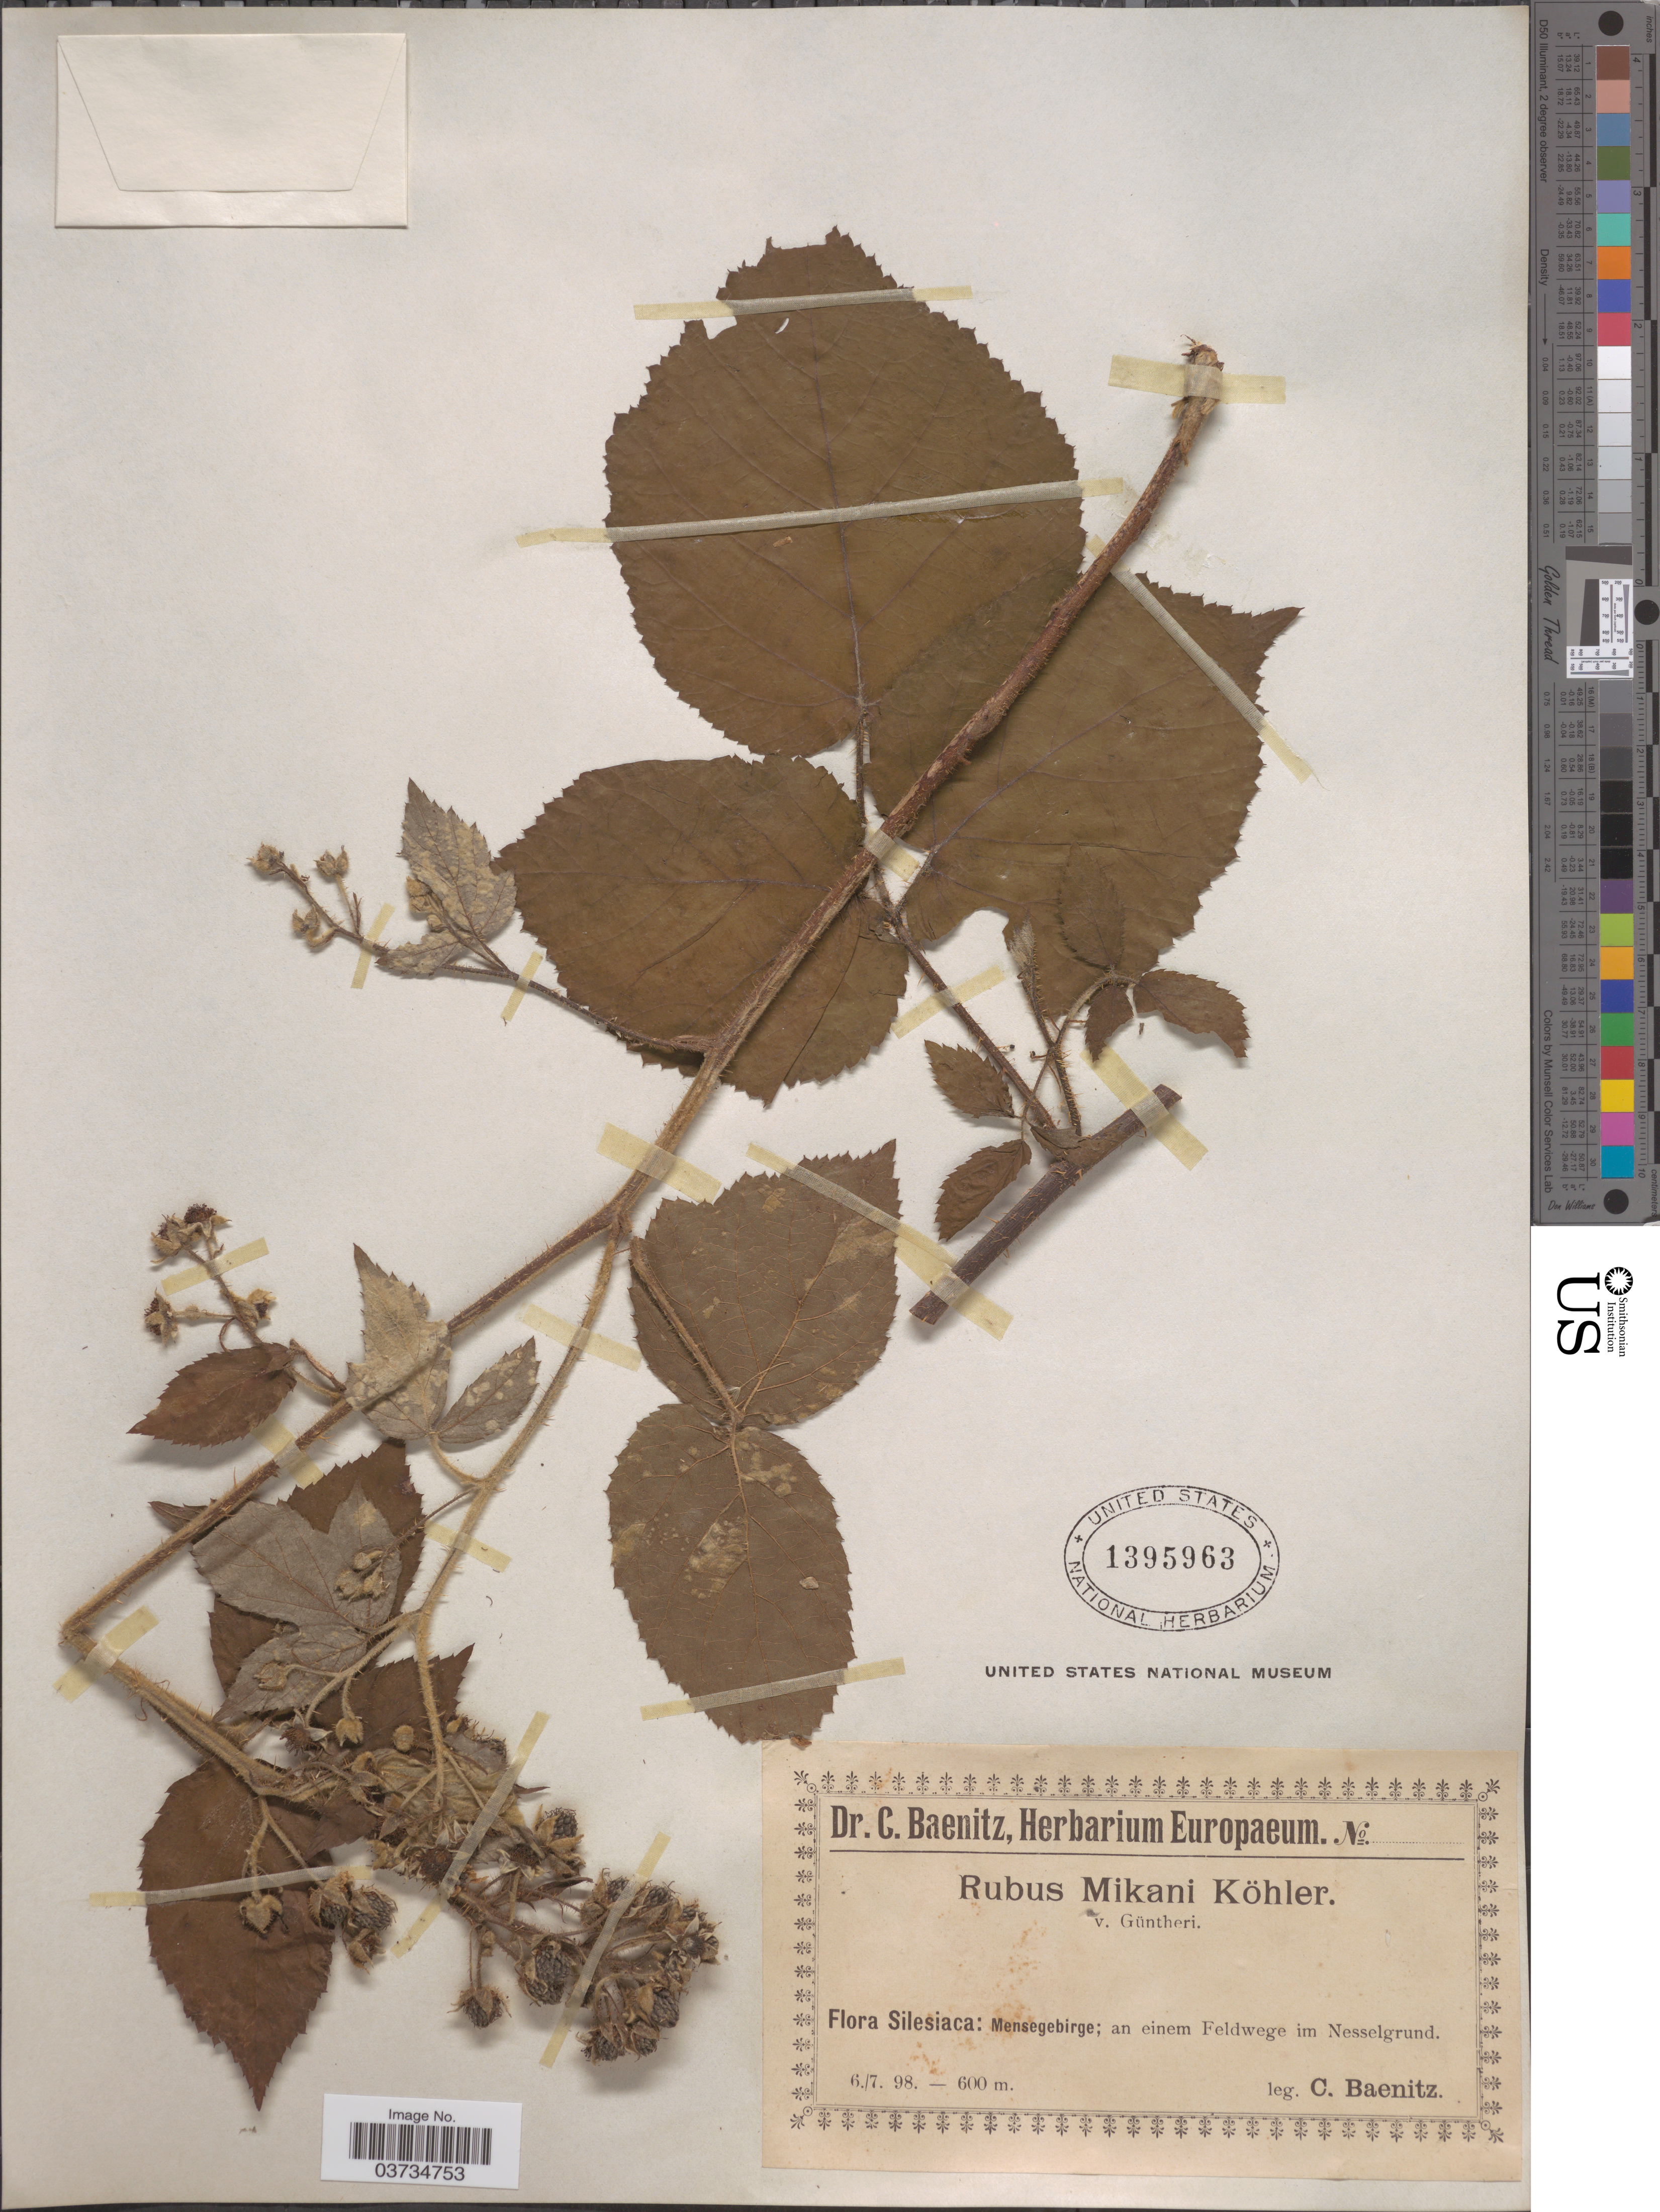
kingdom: Plantae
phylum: Tracheophyta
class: Magnoliopsida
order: Rosales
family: Rosaceae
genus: Rubus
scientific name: Rubus mikanii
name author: Köhler ex Weihe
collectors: C. G. Baenitz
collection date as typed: Transcribed d/m/y: 6/7/98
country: Poland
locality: Silesiaca: Mensegebirge; an einem Feldwege im Nesselgrund.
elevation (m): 600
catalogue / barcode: US 1395963